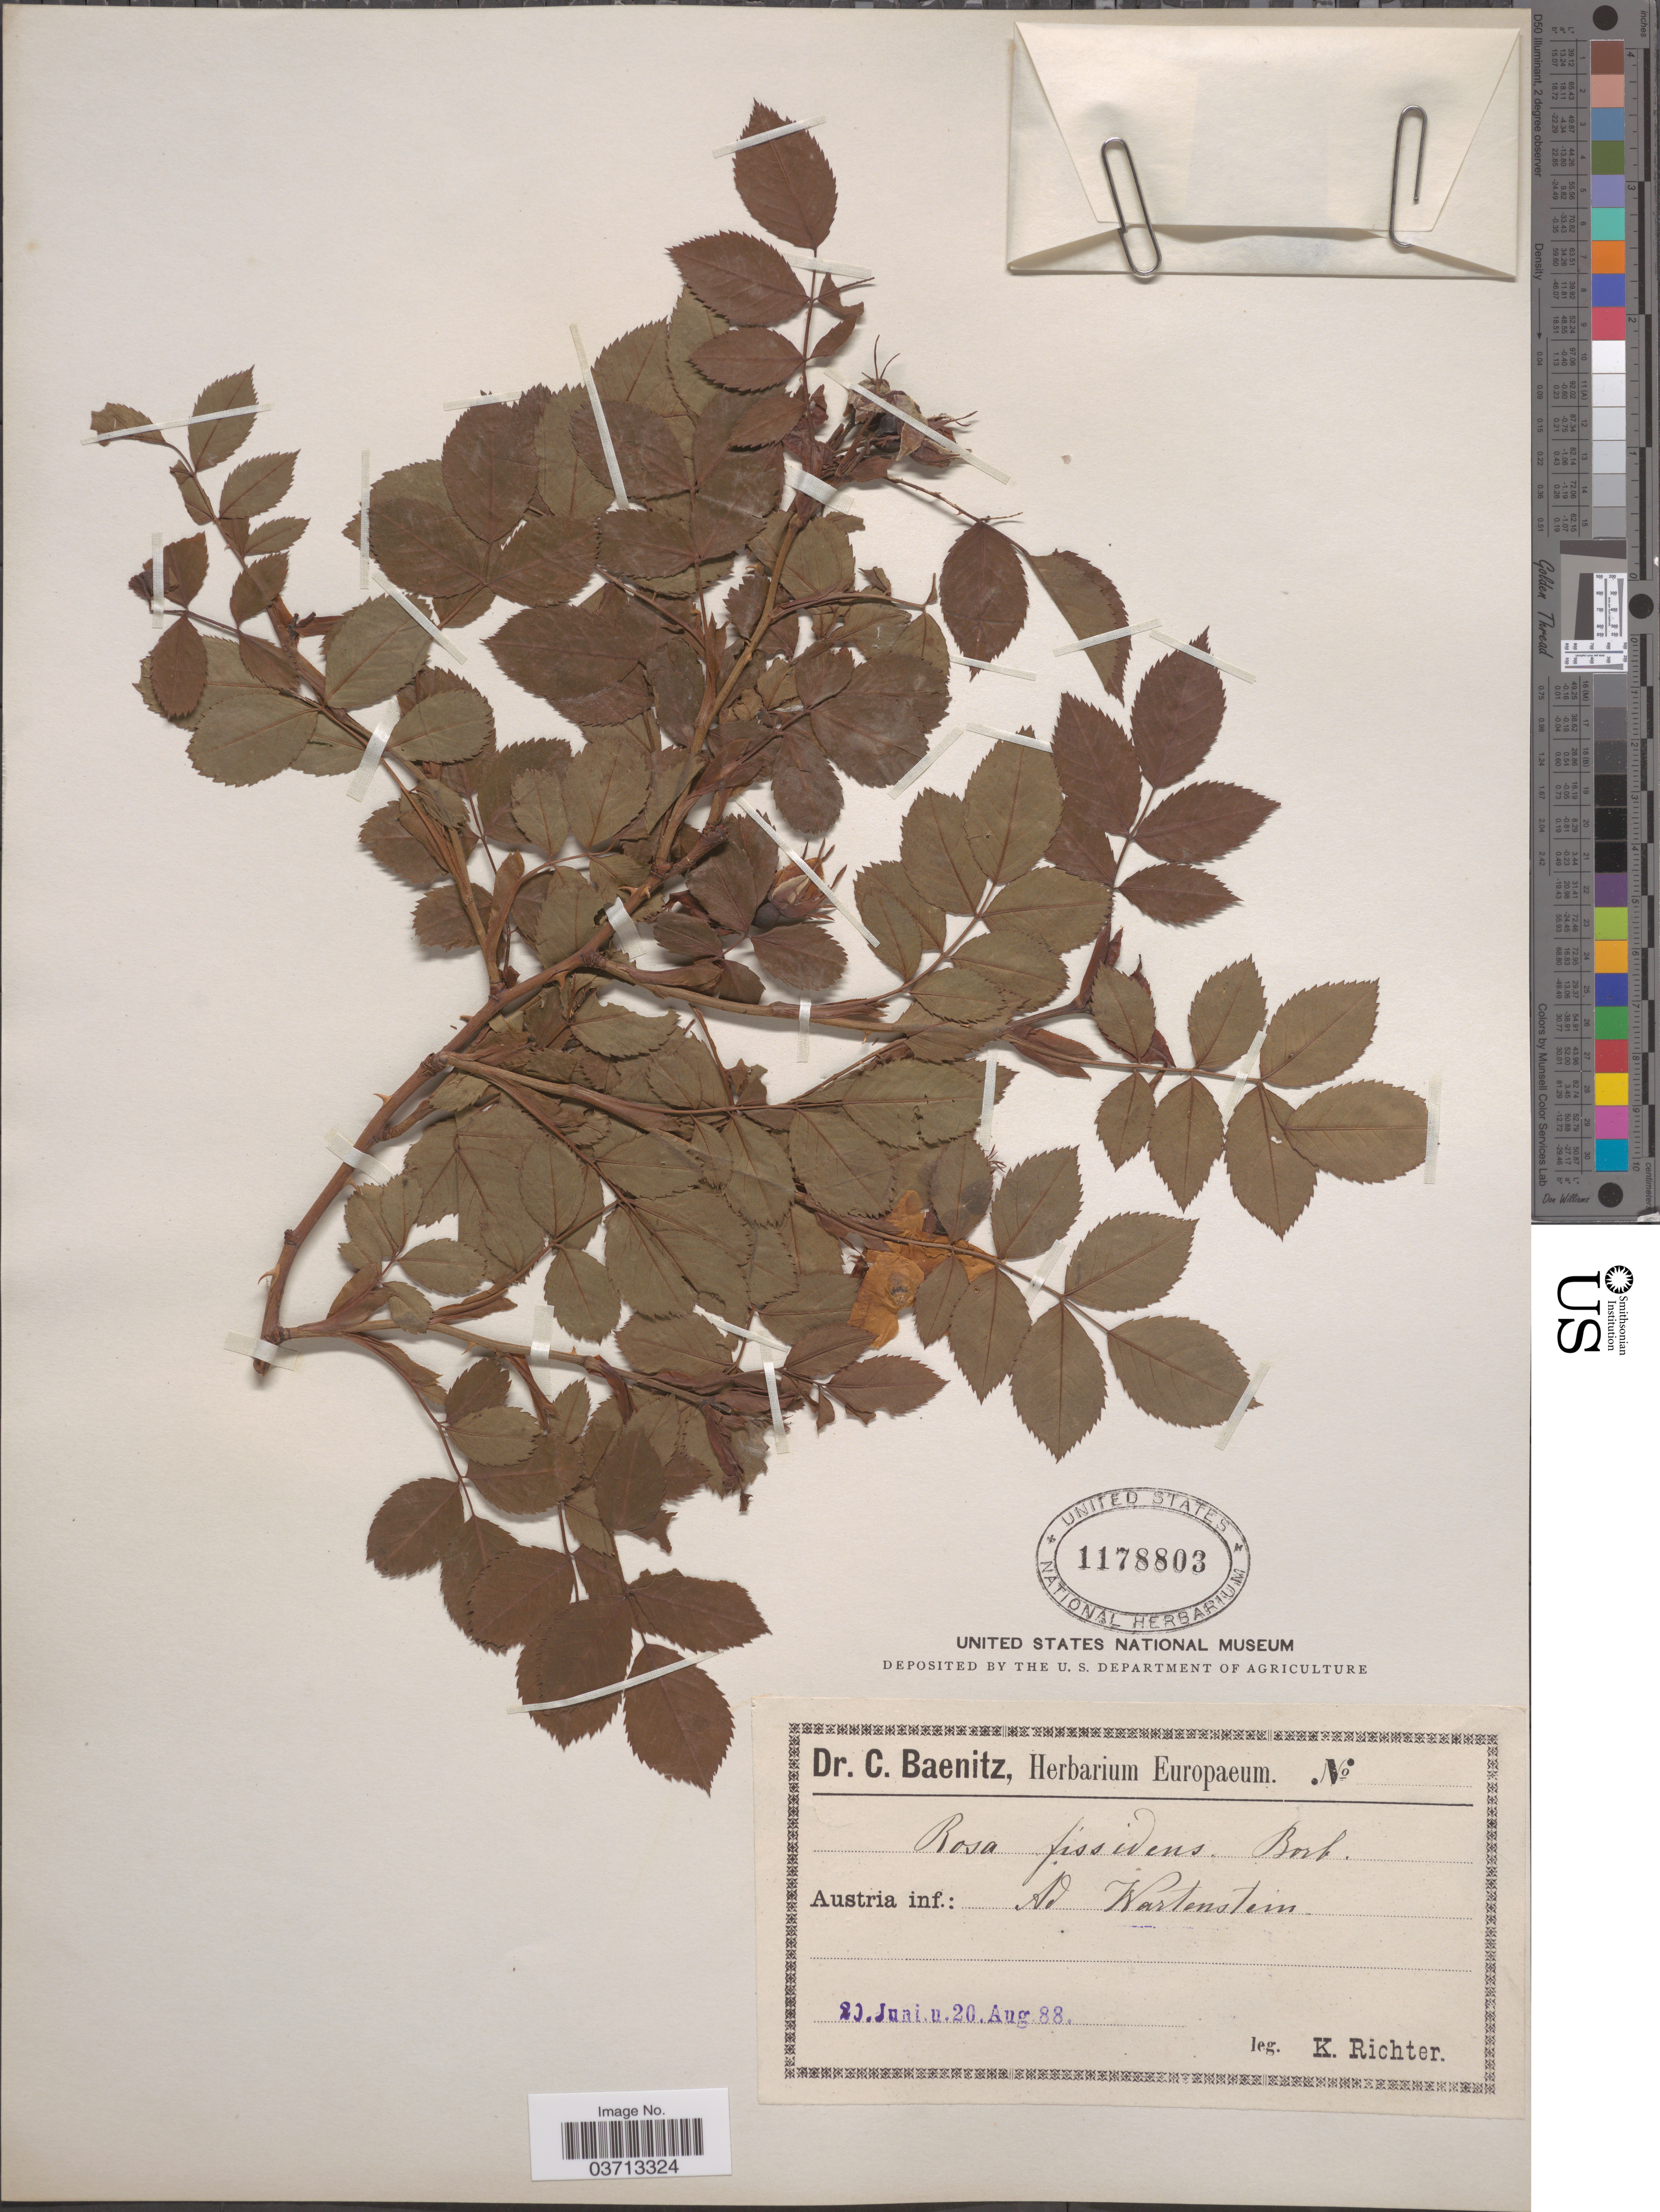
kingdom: Plantae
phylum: Tracheophyta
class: Magnoliopsida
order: Rosales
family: Rosaceae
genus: Rosa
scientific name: Rosa fissidens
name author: Dalla Torre & Sarnth.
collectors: K. Richter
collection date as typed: Transcribed d/m/y: 23/6/88 to 20/8/88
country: Austria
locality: Austria inf.: Ad Wartenstein.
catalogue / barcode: US 1178803